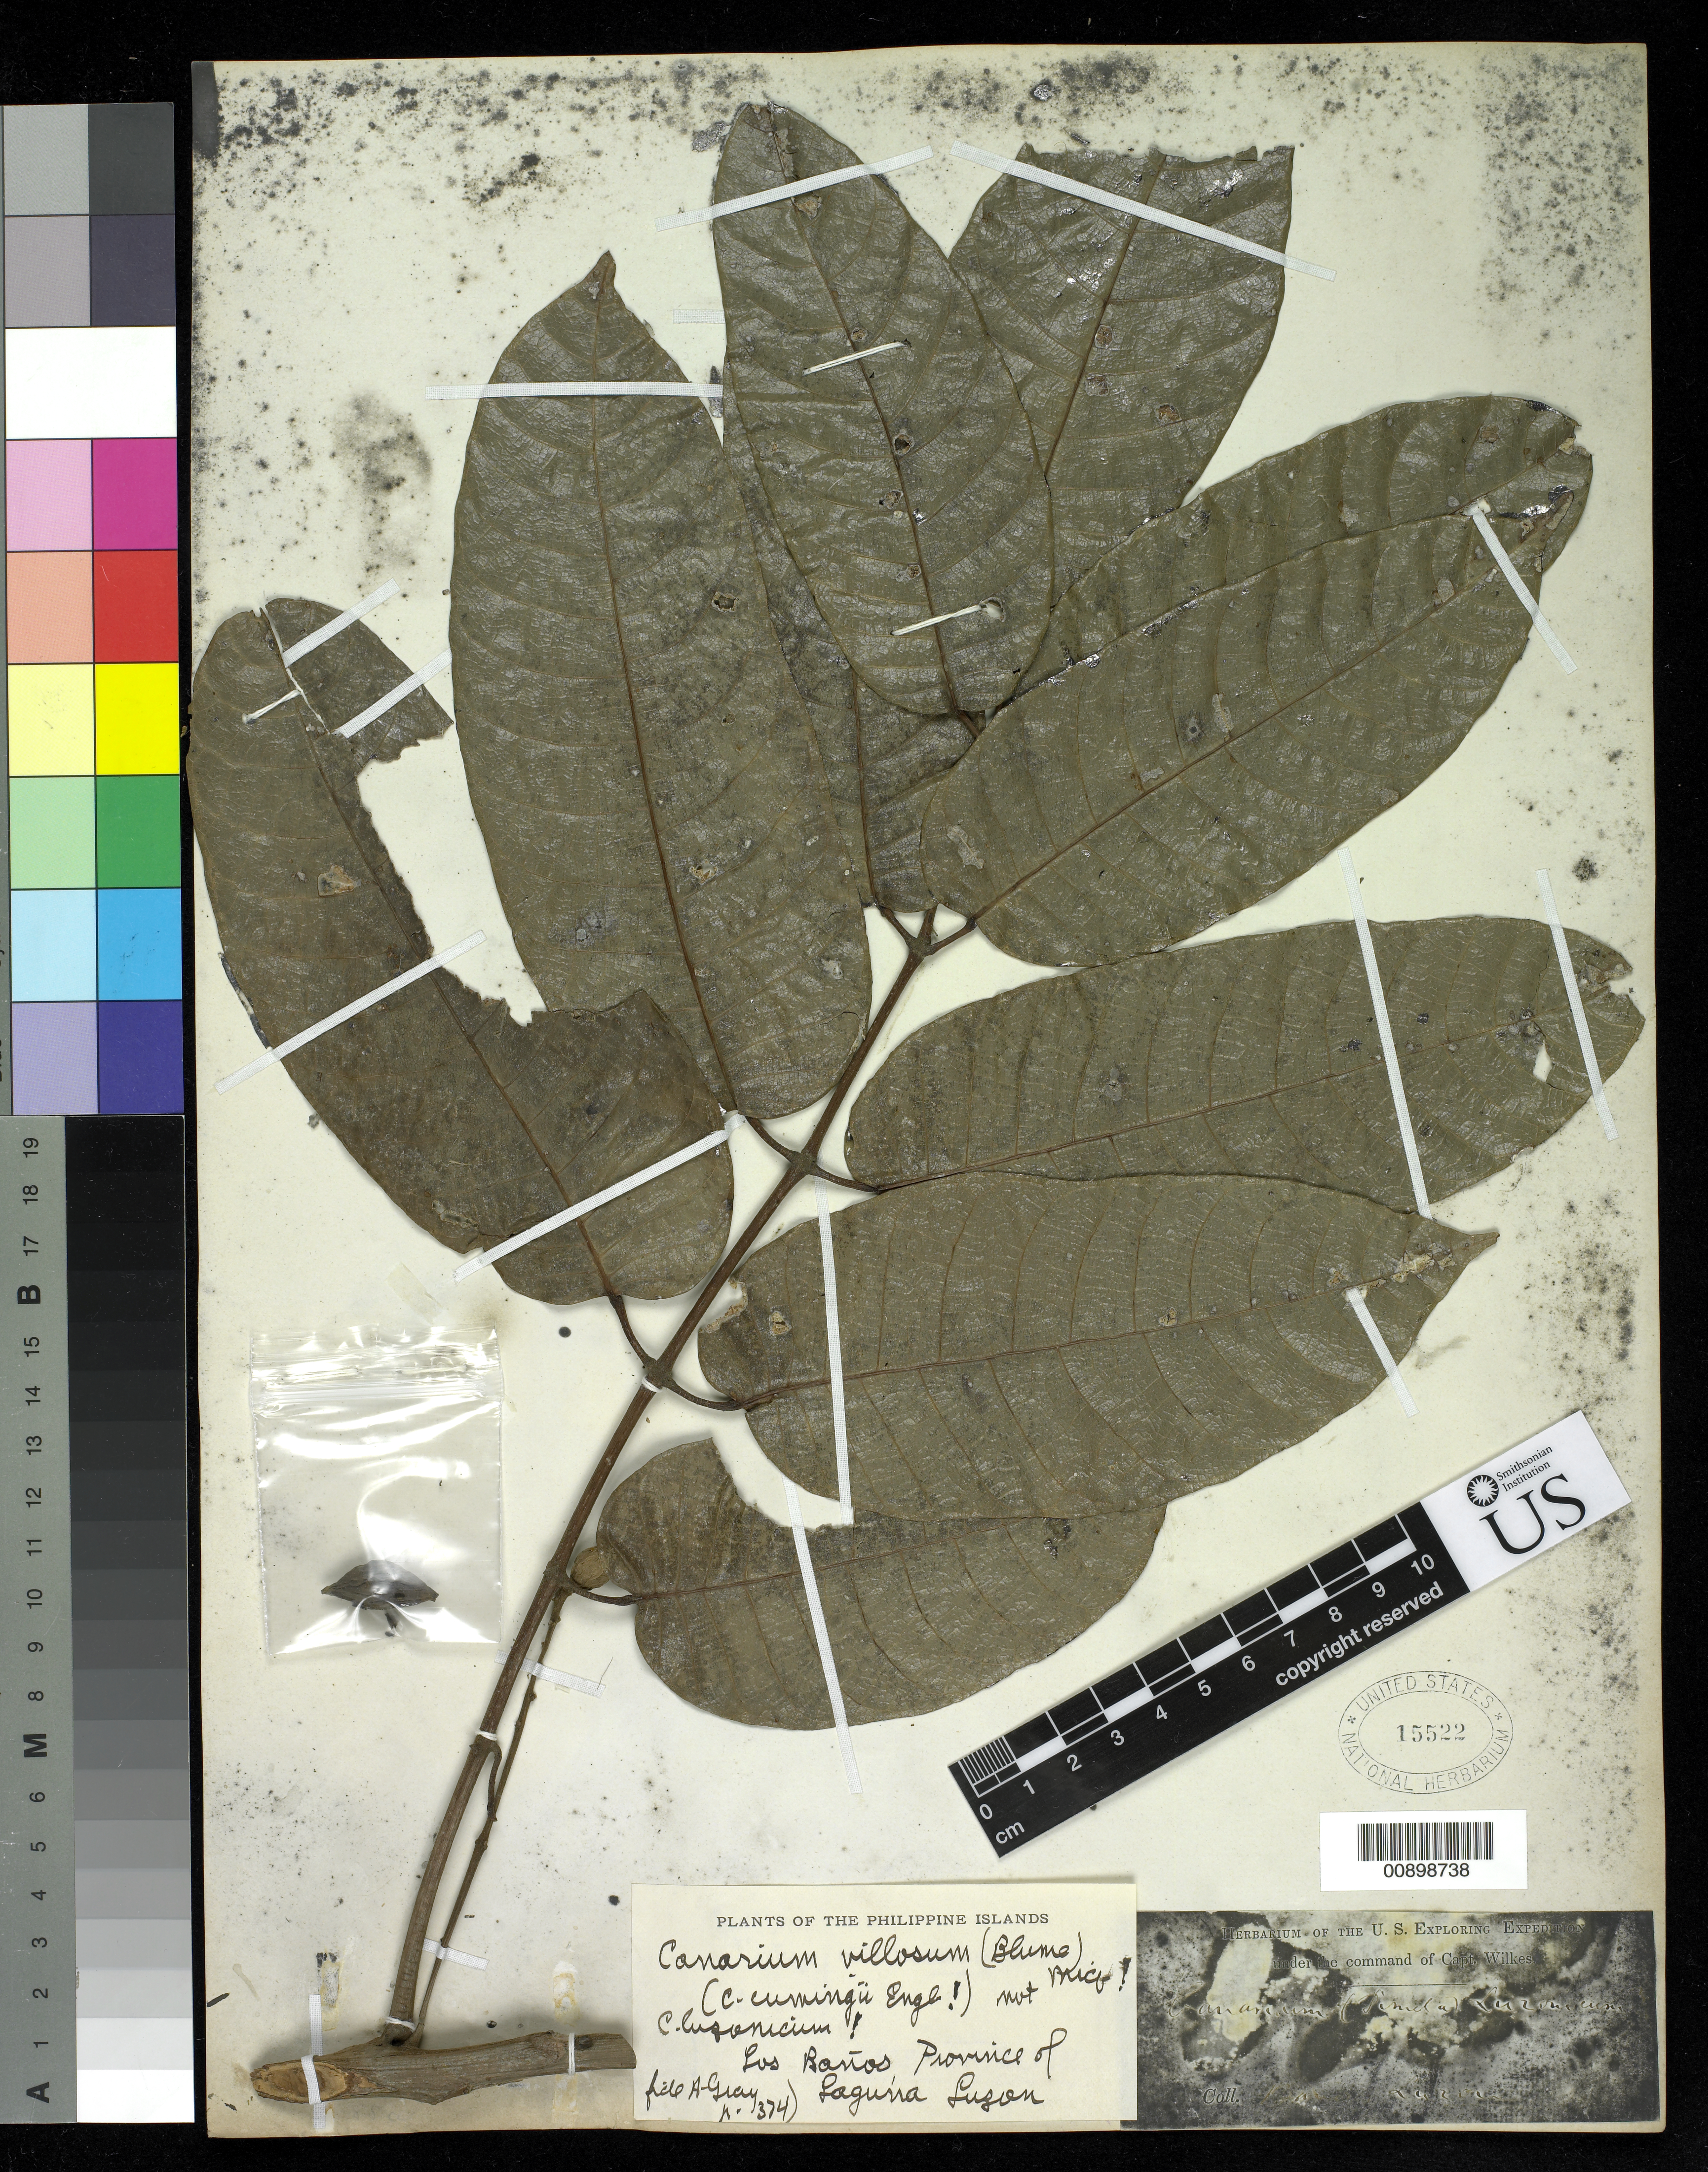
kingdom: Plantae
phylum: Tracheophyta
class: Magnoliopsida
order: Sapindales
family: Burseraceae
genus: Canarium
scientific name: Canarium asperum var. asperum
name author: Benth.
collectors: Wilkes Explor. Exped.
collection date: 1838/1842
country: Philippines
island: Luzon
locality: Banos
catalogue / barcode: US 15522